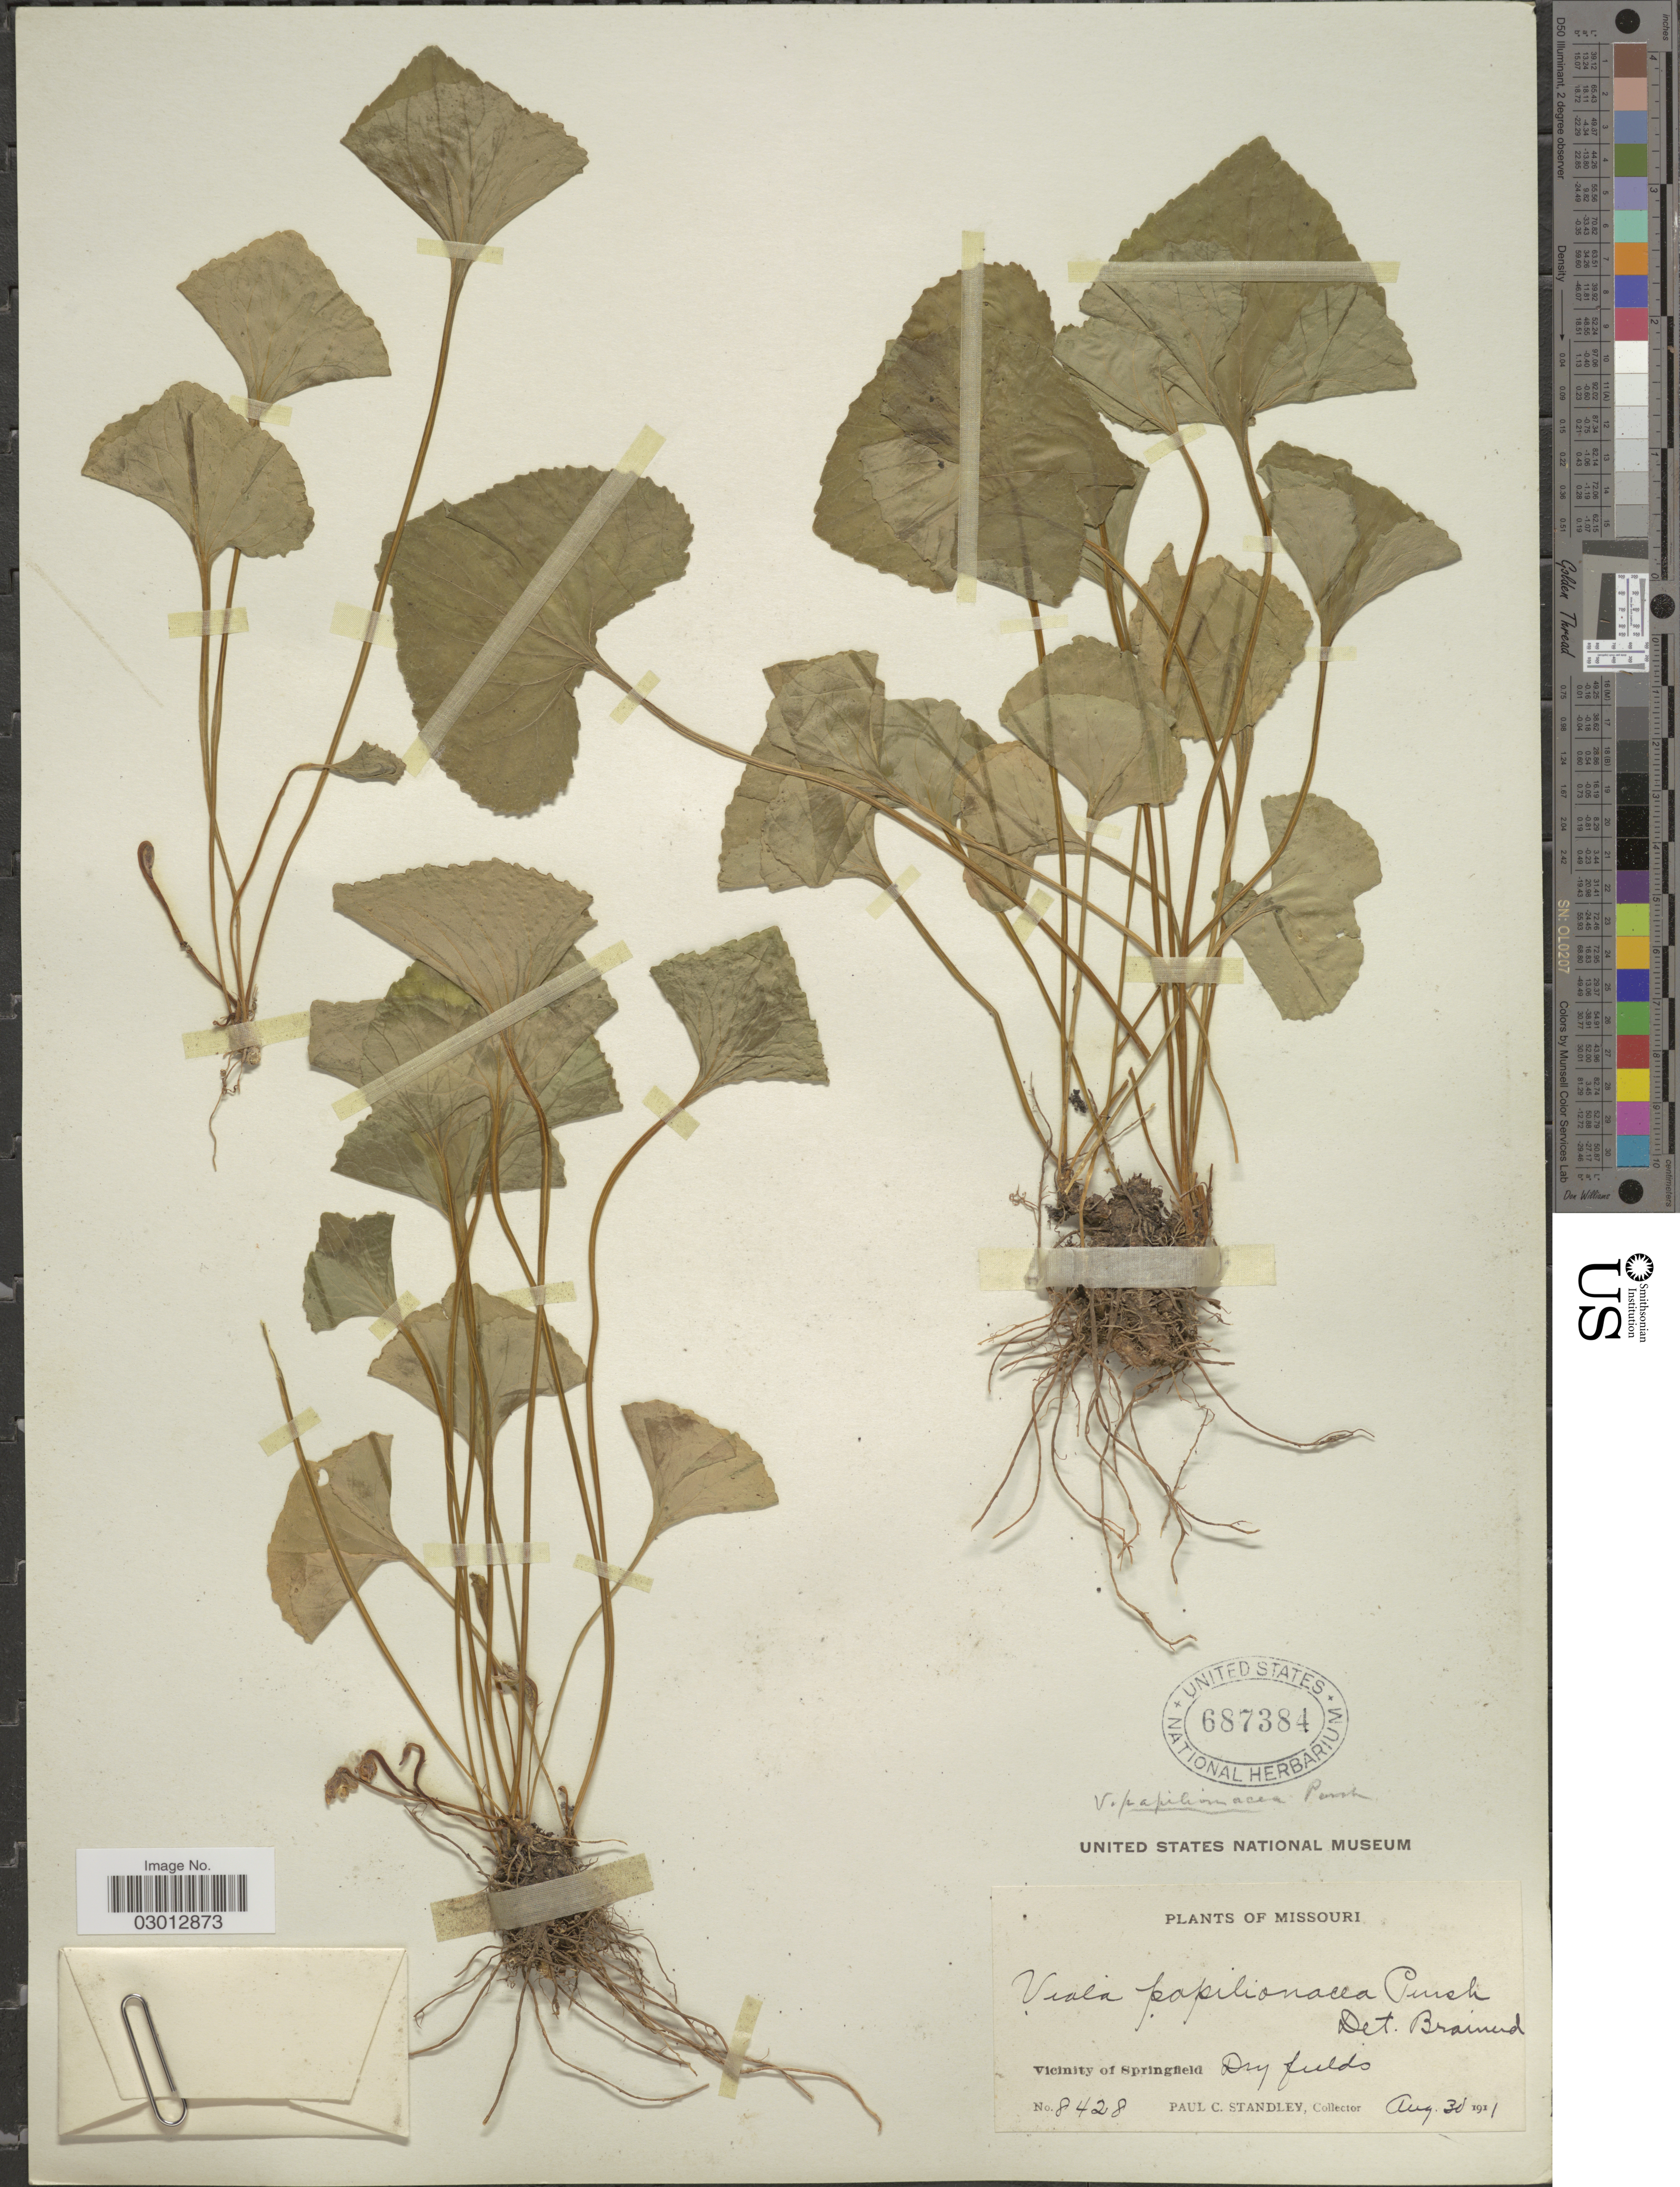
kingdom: Plantae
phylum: Tracheophyta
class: Magnoliopsida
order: Malpighiales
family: Violaceae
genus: Viola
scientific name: Viola papilionacea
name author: Pursh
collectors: P. C. Standley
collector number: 8428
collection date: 1911-08-30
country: United States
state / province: Missouri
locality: Vicinity of Springfield.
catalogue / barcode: US 687384